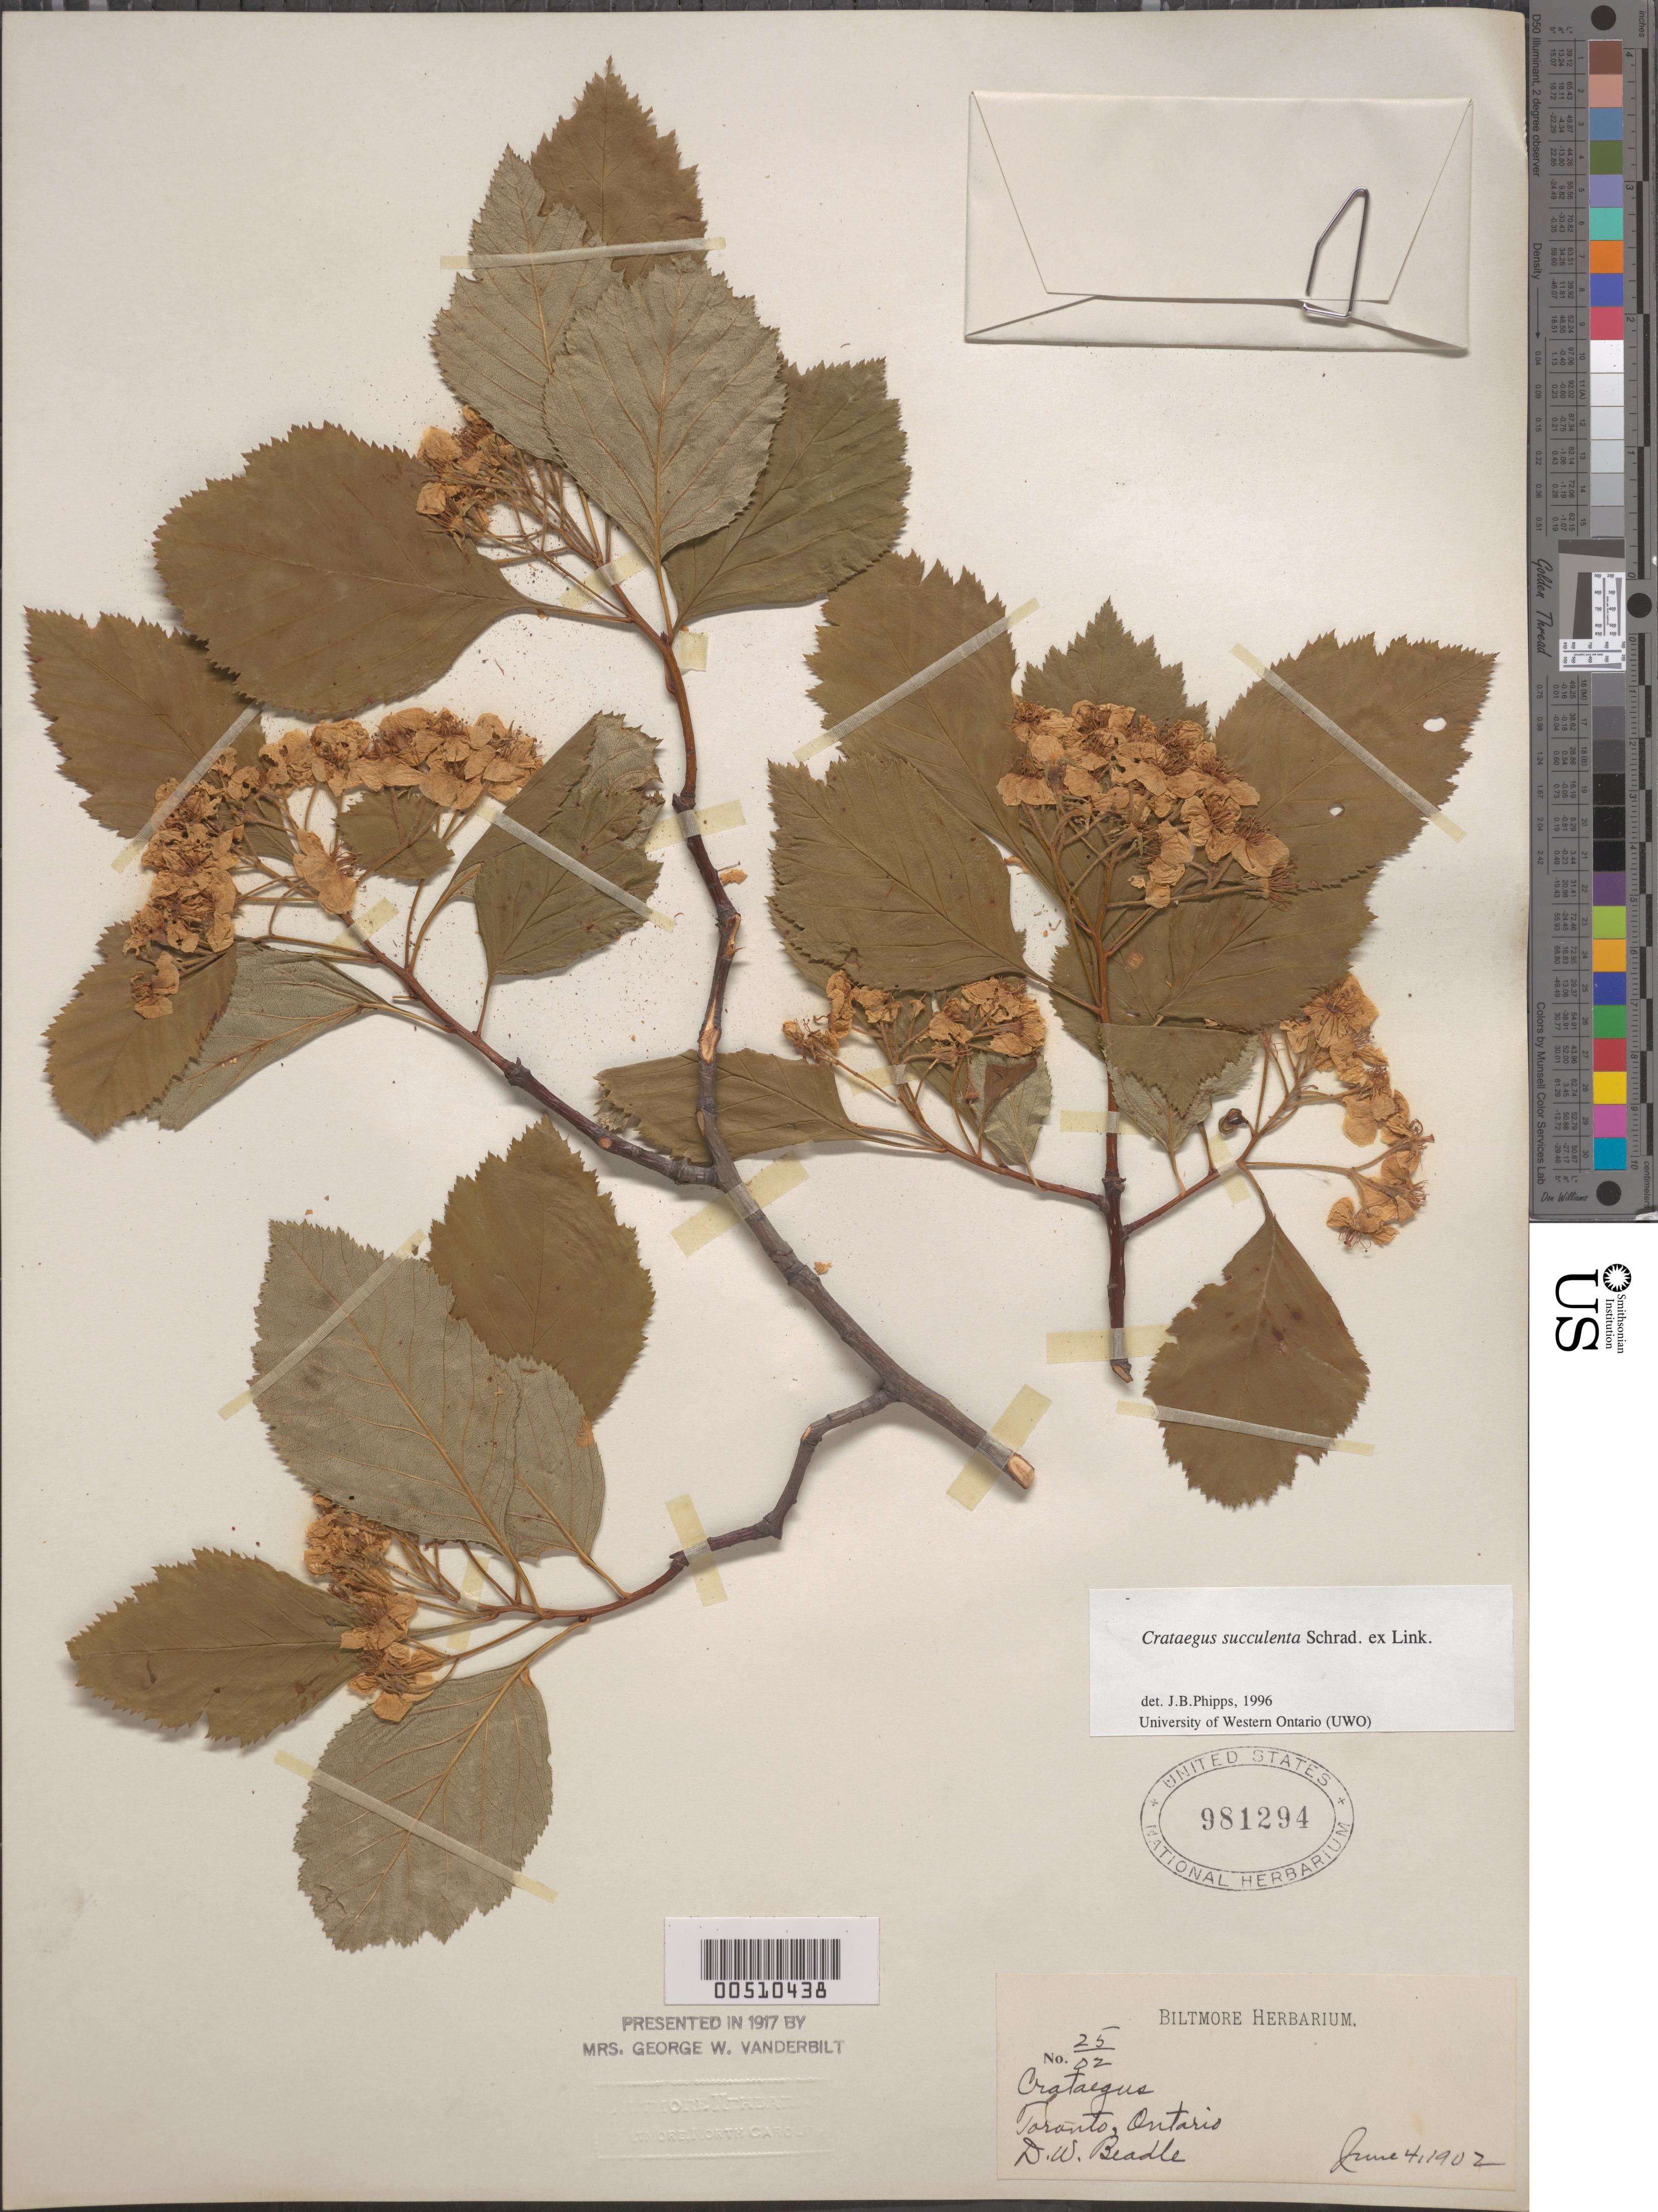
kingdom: Plantae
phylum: Tracheophyta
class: Magnoliopsida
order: Rosales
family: Rosaceae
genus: Crataegus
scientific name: Crataegus succulenta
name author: Schrad. ex Link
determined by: Phipps, James B., (UWO), University of Western Ontario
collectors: D. Beadle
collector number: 25/02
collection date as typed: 04 Jun 1902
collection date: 1902-06-04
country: Canada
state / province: Ontario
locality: Toronto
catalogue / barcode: US 981294